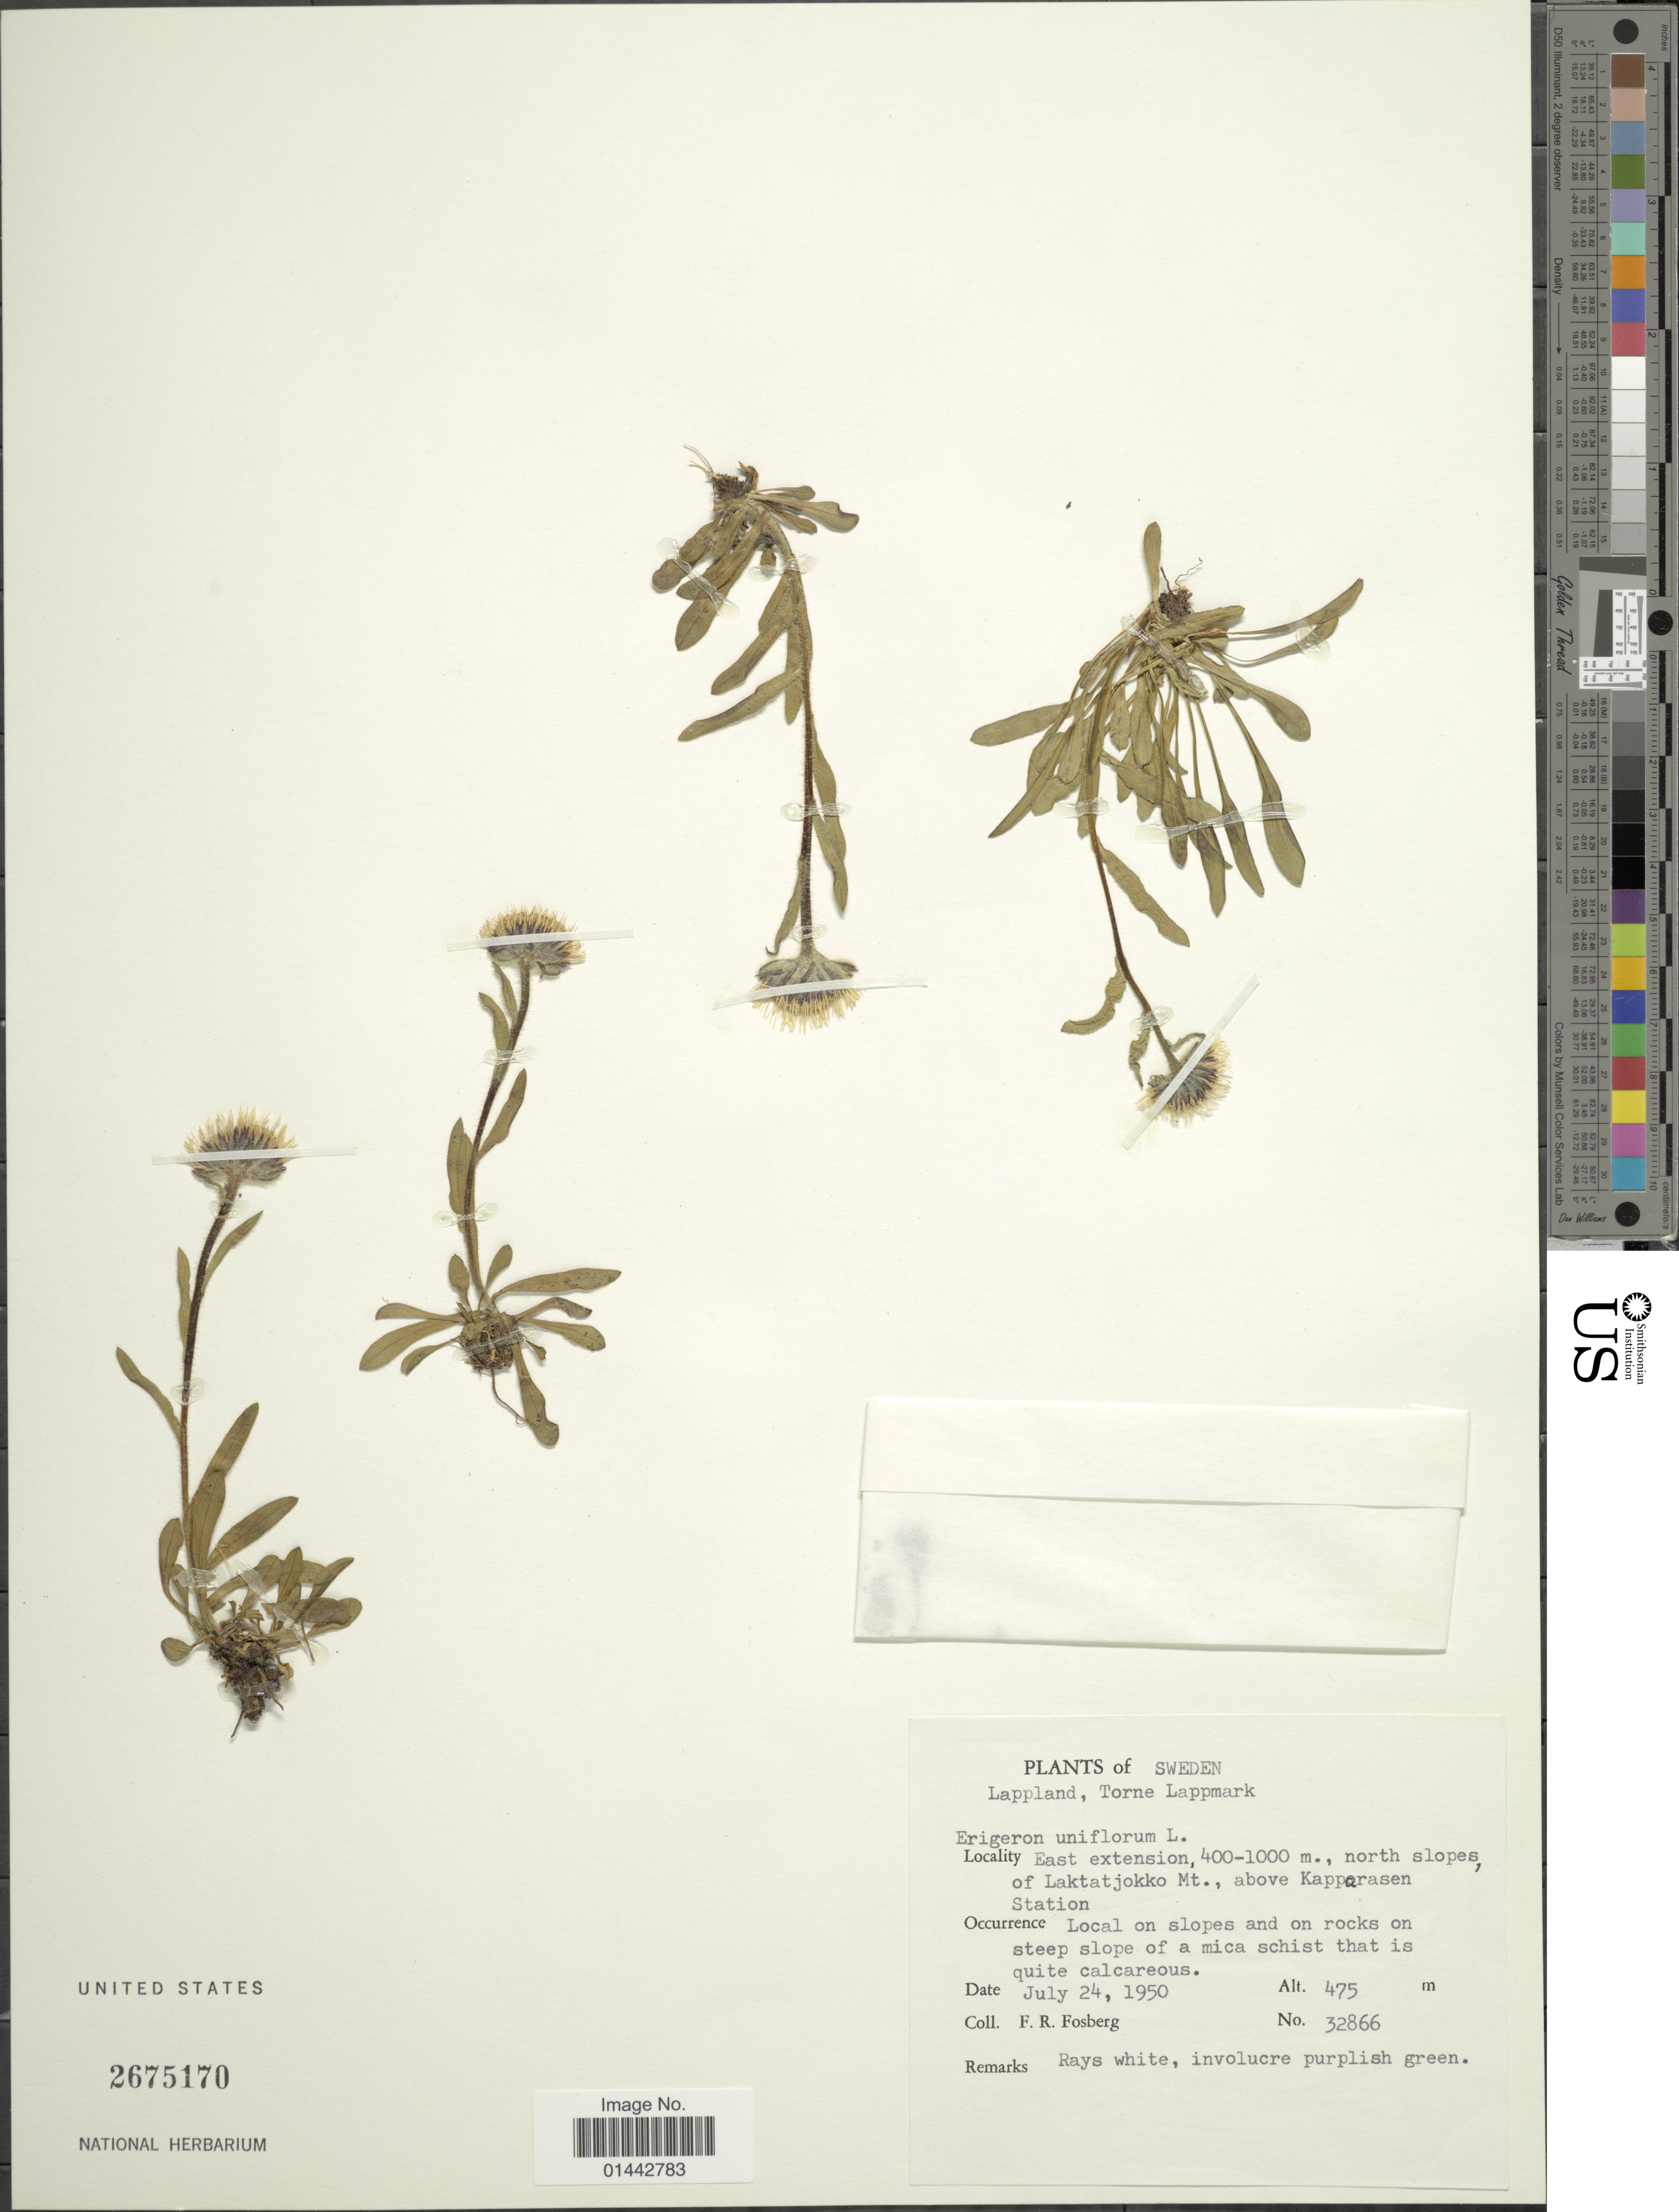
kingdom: Plantae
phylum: Tracheophyta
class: Magnoliopsida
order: Asterales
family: Asteraceae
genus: Erigeron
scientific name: Erigeron uniflorus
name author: L.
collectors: F. R. Fosberg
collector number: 32866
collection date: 1950-07-24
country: Sweden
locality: Lappland, Torne Lappmark. East extension, 400-1000 m., north slopes of Laktatjokko Mt., above Kapparasen Station.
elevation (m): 475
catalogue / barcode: US 2675170